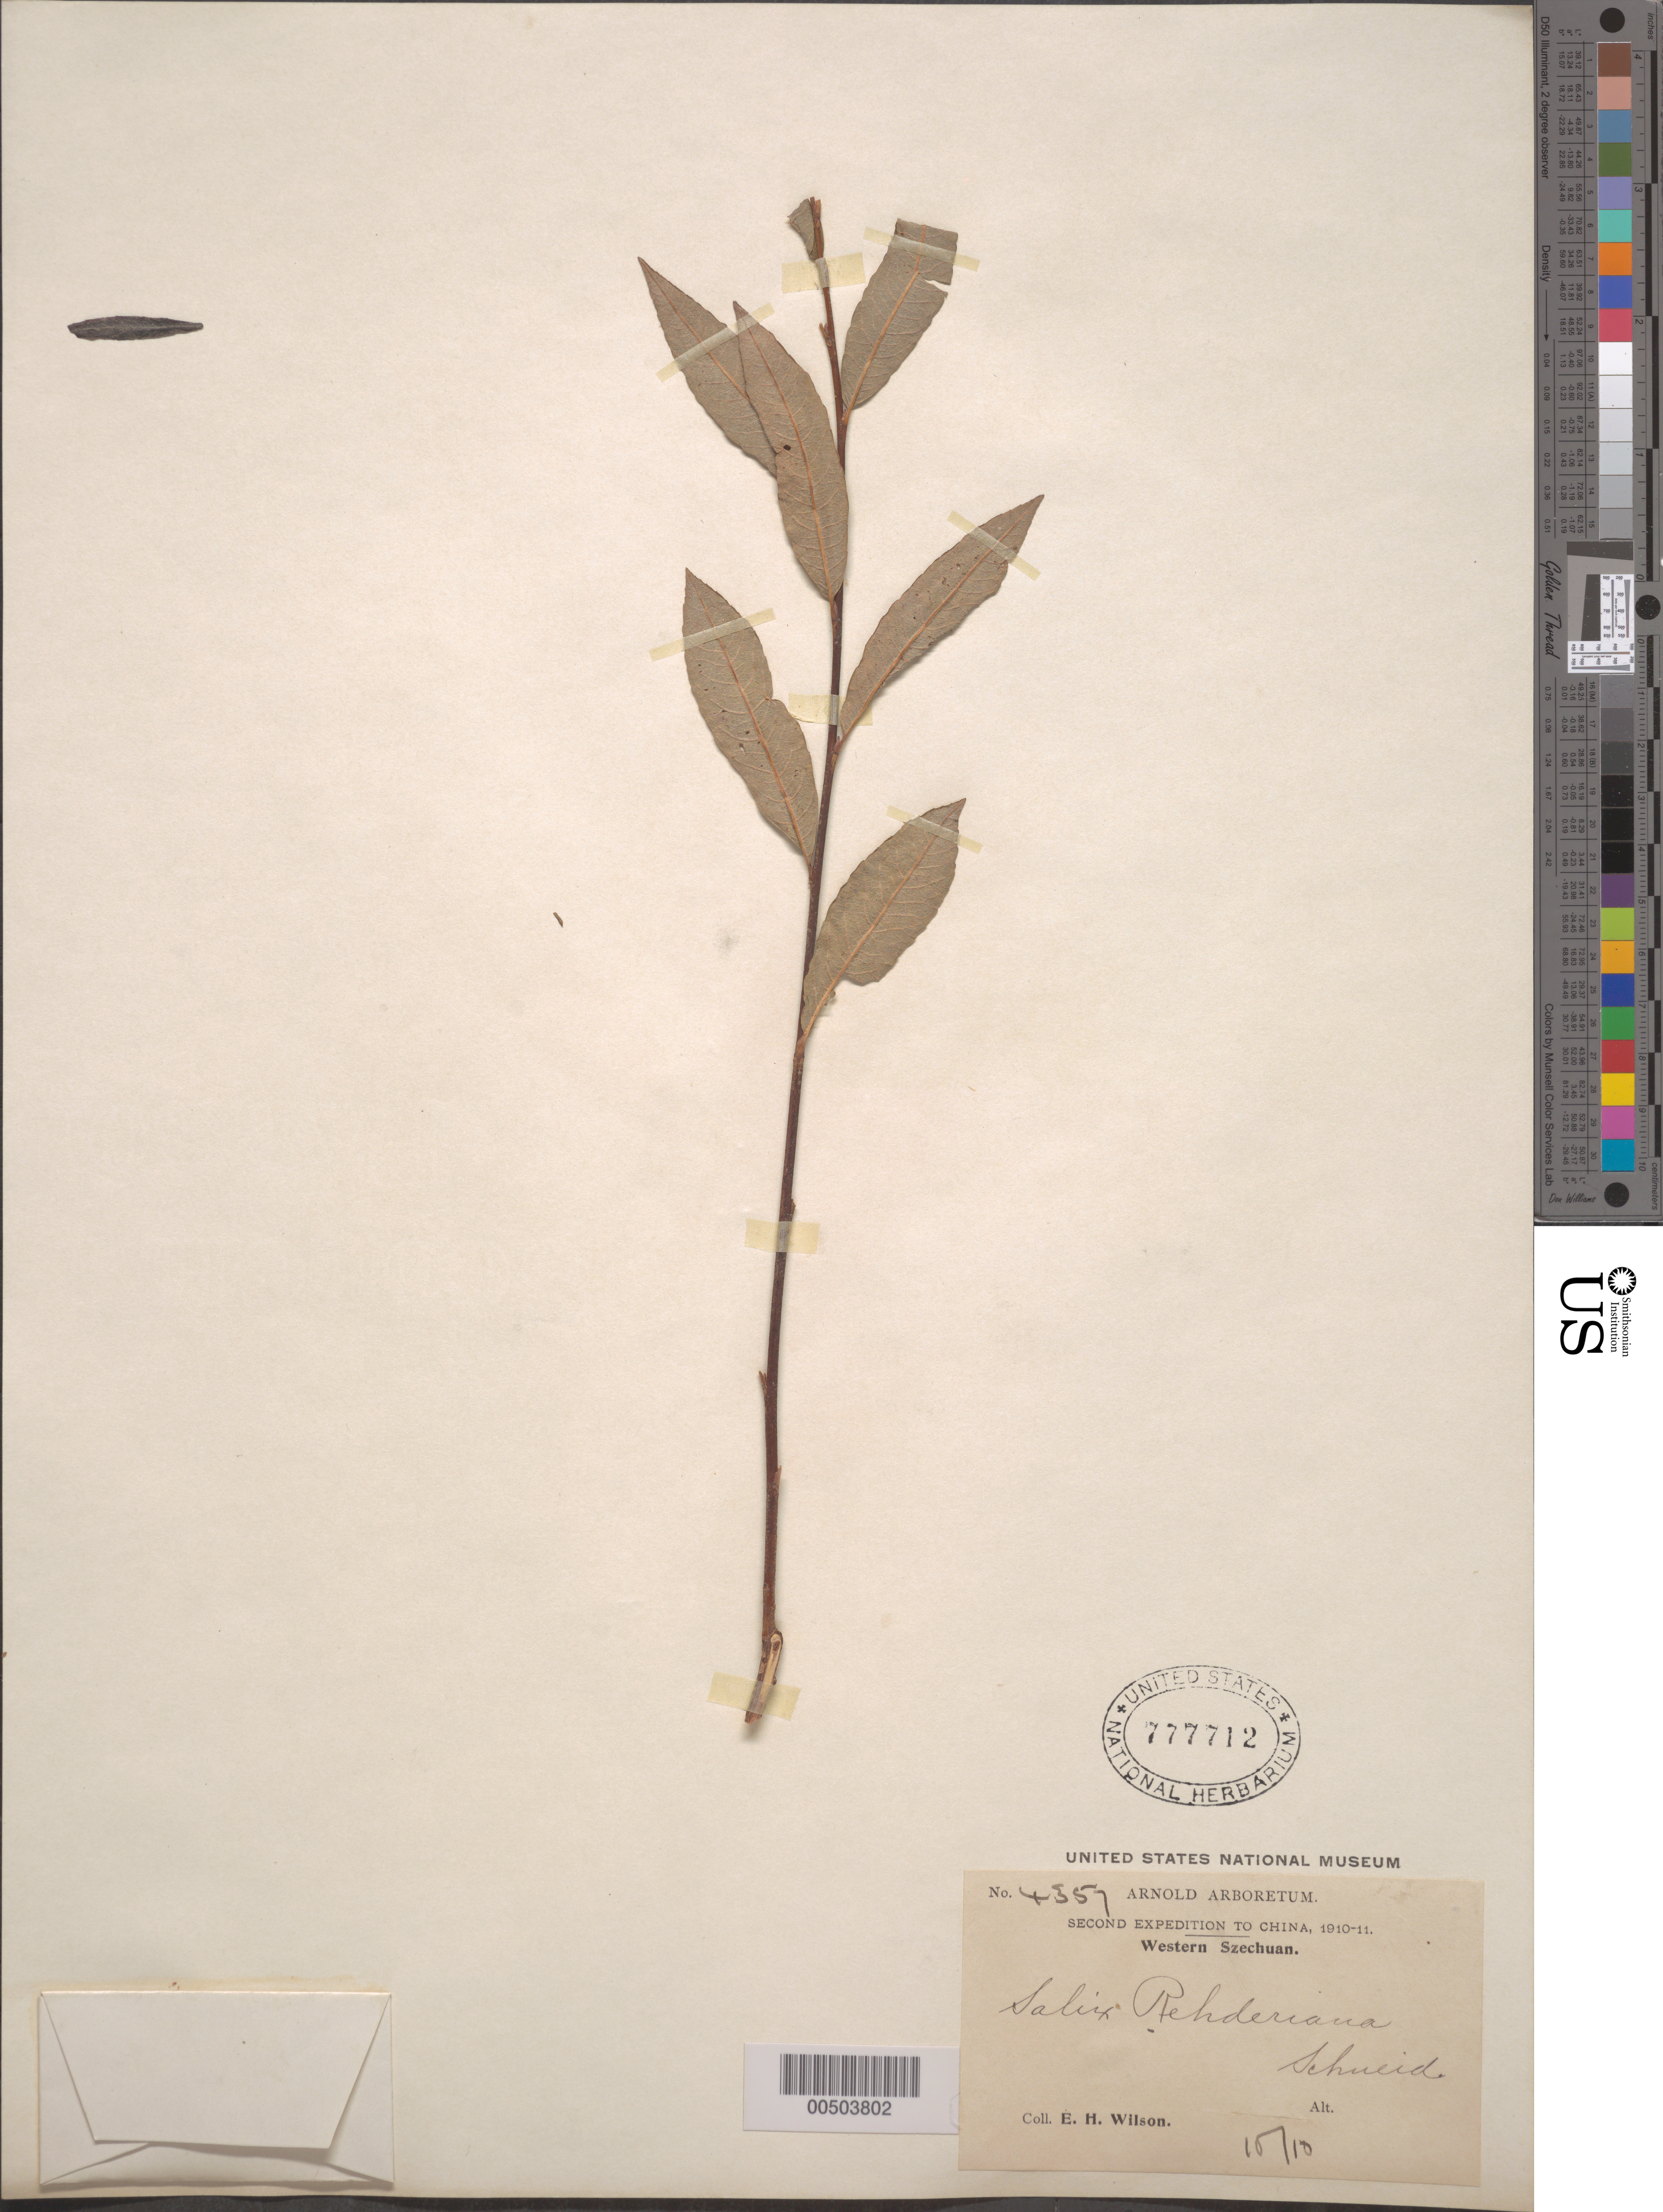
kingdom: Plantae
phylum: Tracheophyta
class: Magnoliopsida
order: Malpighiales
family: Salicaceae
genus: Salix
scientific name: Salix rehderiana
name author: C.K. Schneid.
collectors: E. H. Wilson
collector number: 4357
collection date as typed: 1910 to -- --- 1911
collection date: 1910/1911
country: China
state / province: Sichuan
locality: Western Szechuan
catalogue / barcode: US 777712